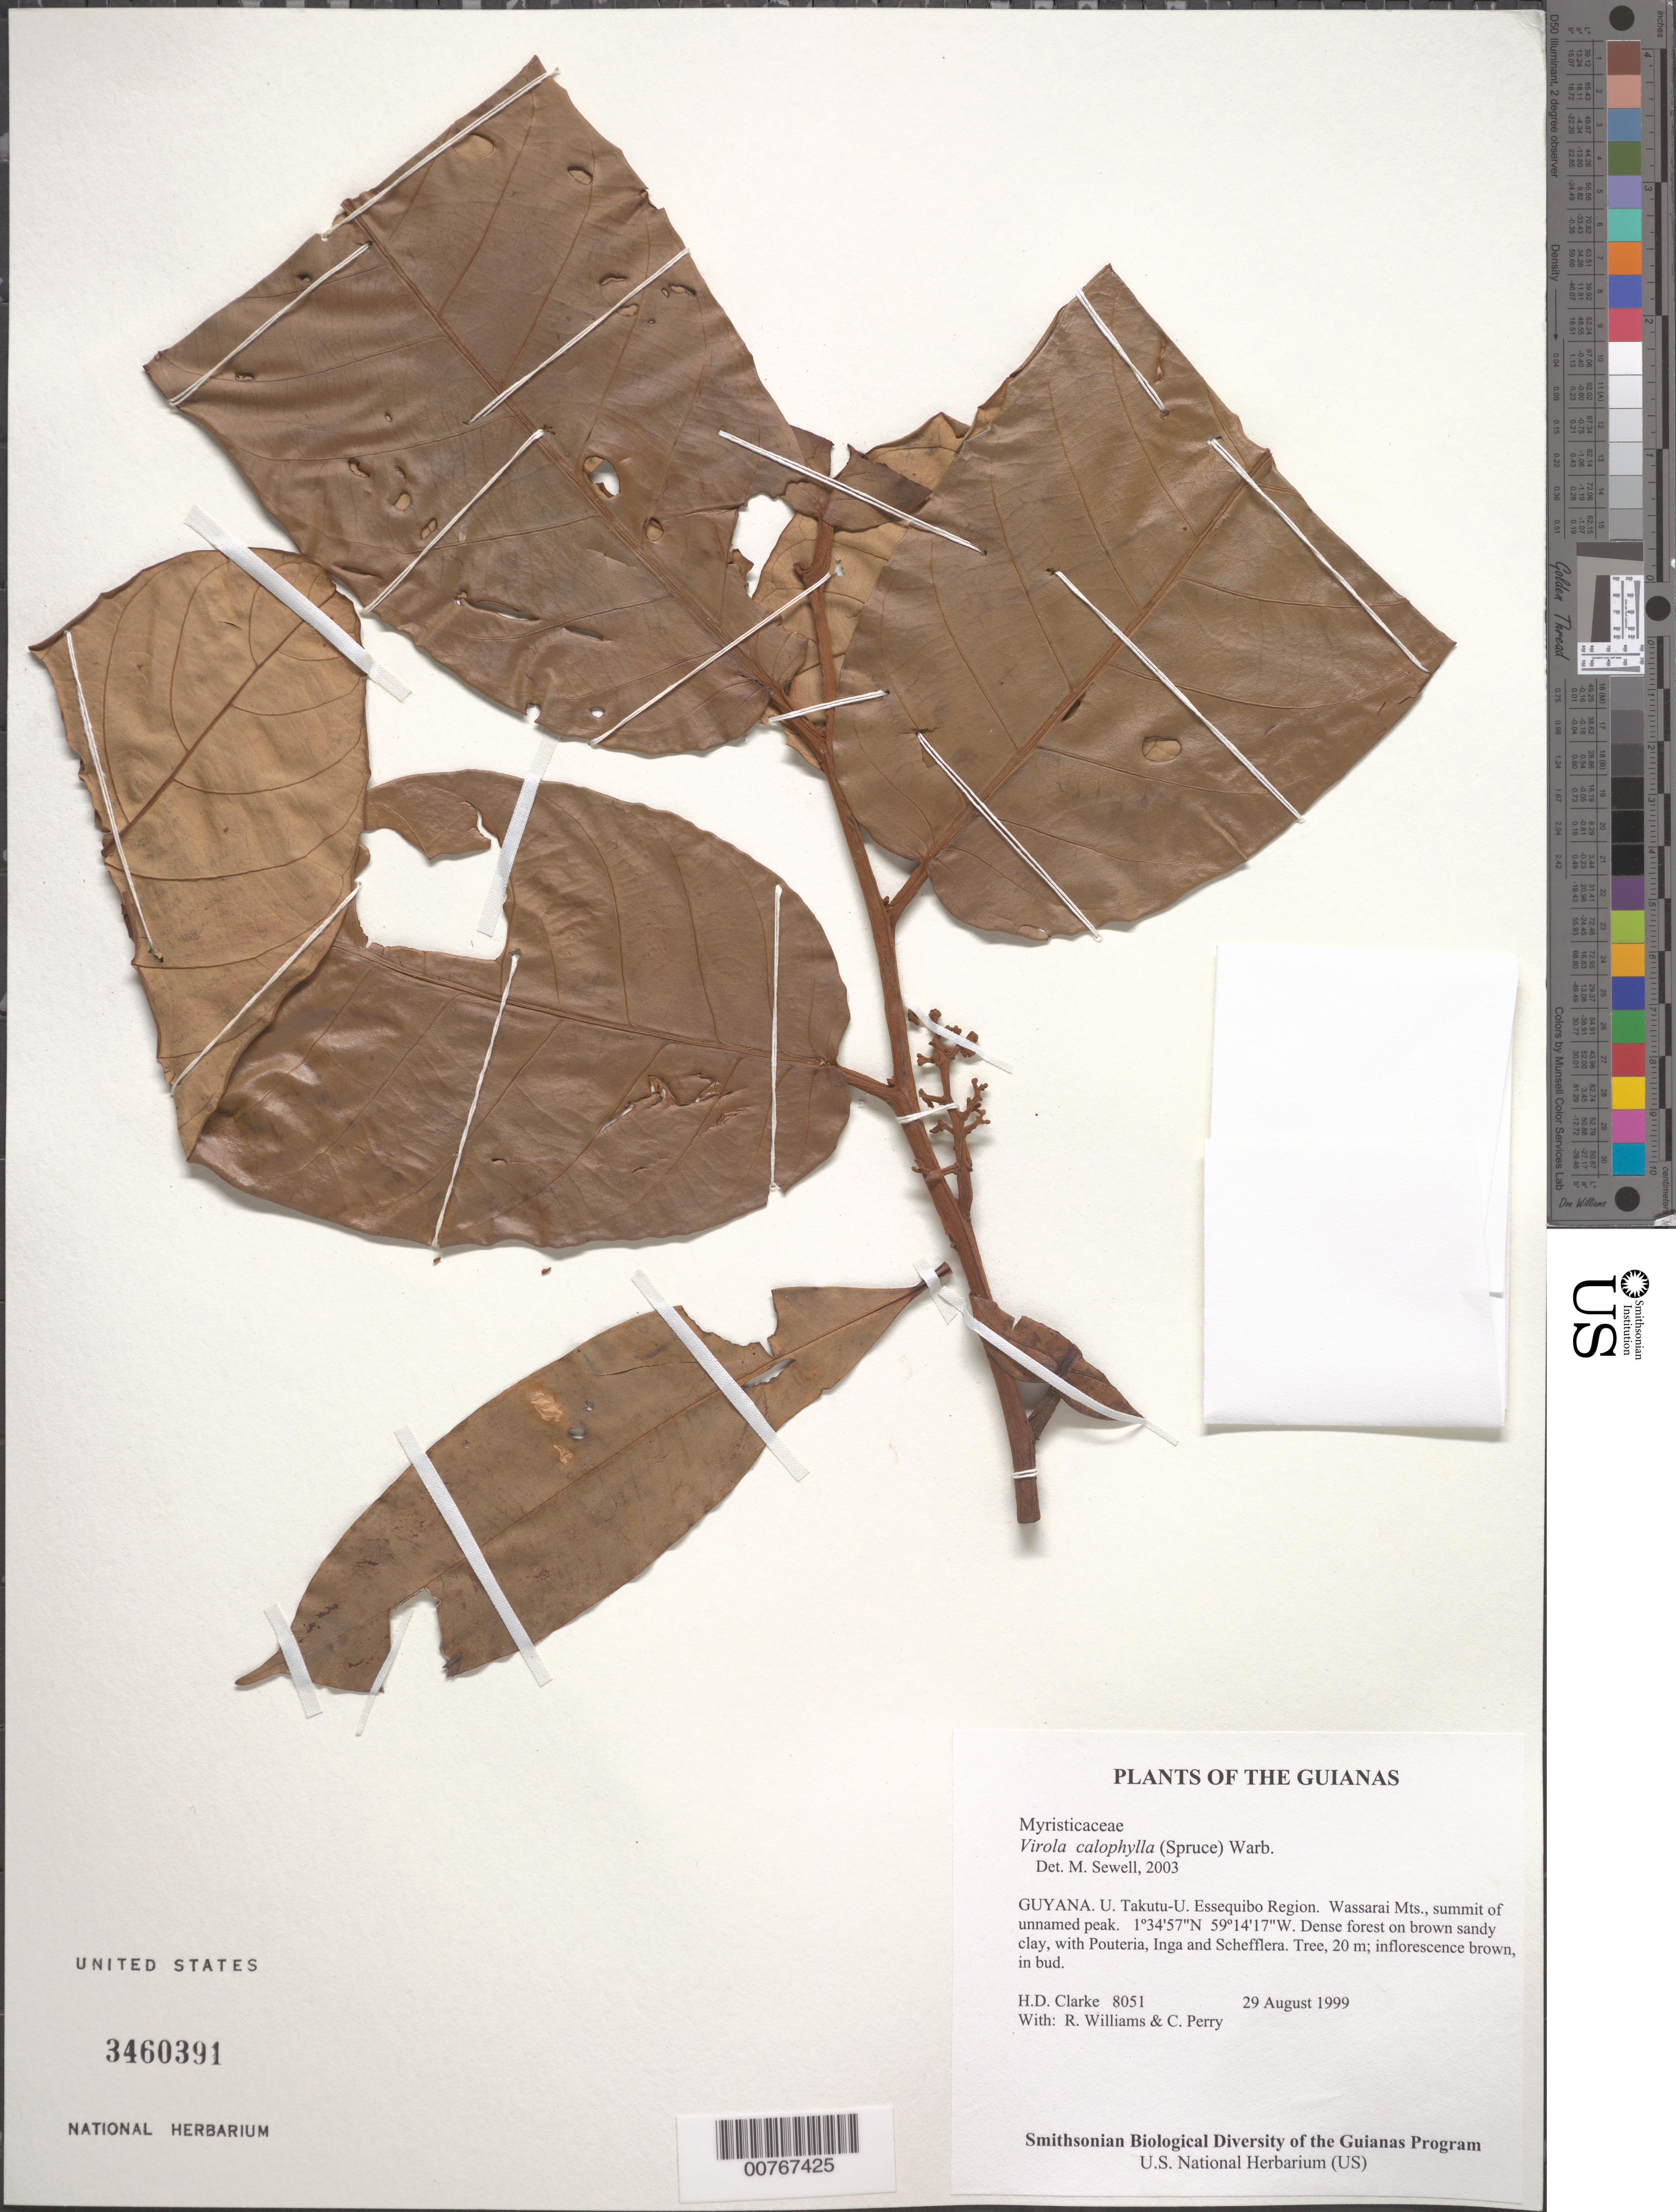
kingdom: Plantae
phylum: Tracheophyta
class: Magnoliopsida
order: Magnoliales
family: Myristicaceae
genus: Virola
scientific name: Virola calophylla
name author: (Spruce) Warb.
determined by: Sewell, M.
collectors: H. D. Clarke, R. Williams & C. Perry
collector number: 8051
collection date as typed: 29 August 1999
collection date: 1999-08-29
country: Guyana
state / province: U. Takutu-U. Essequibo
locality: Wassarai Mts., summit of unnamed peak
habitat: Dense forest on brown sandy clay, with Pouteria, Inga and Schefflera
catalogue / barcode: US 3460391